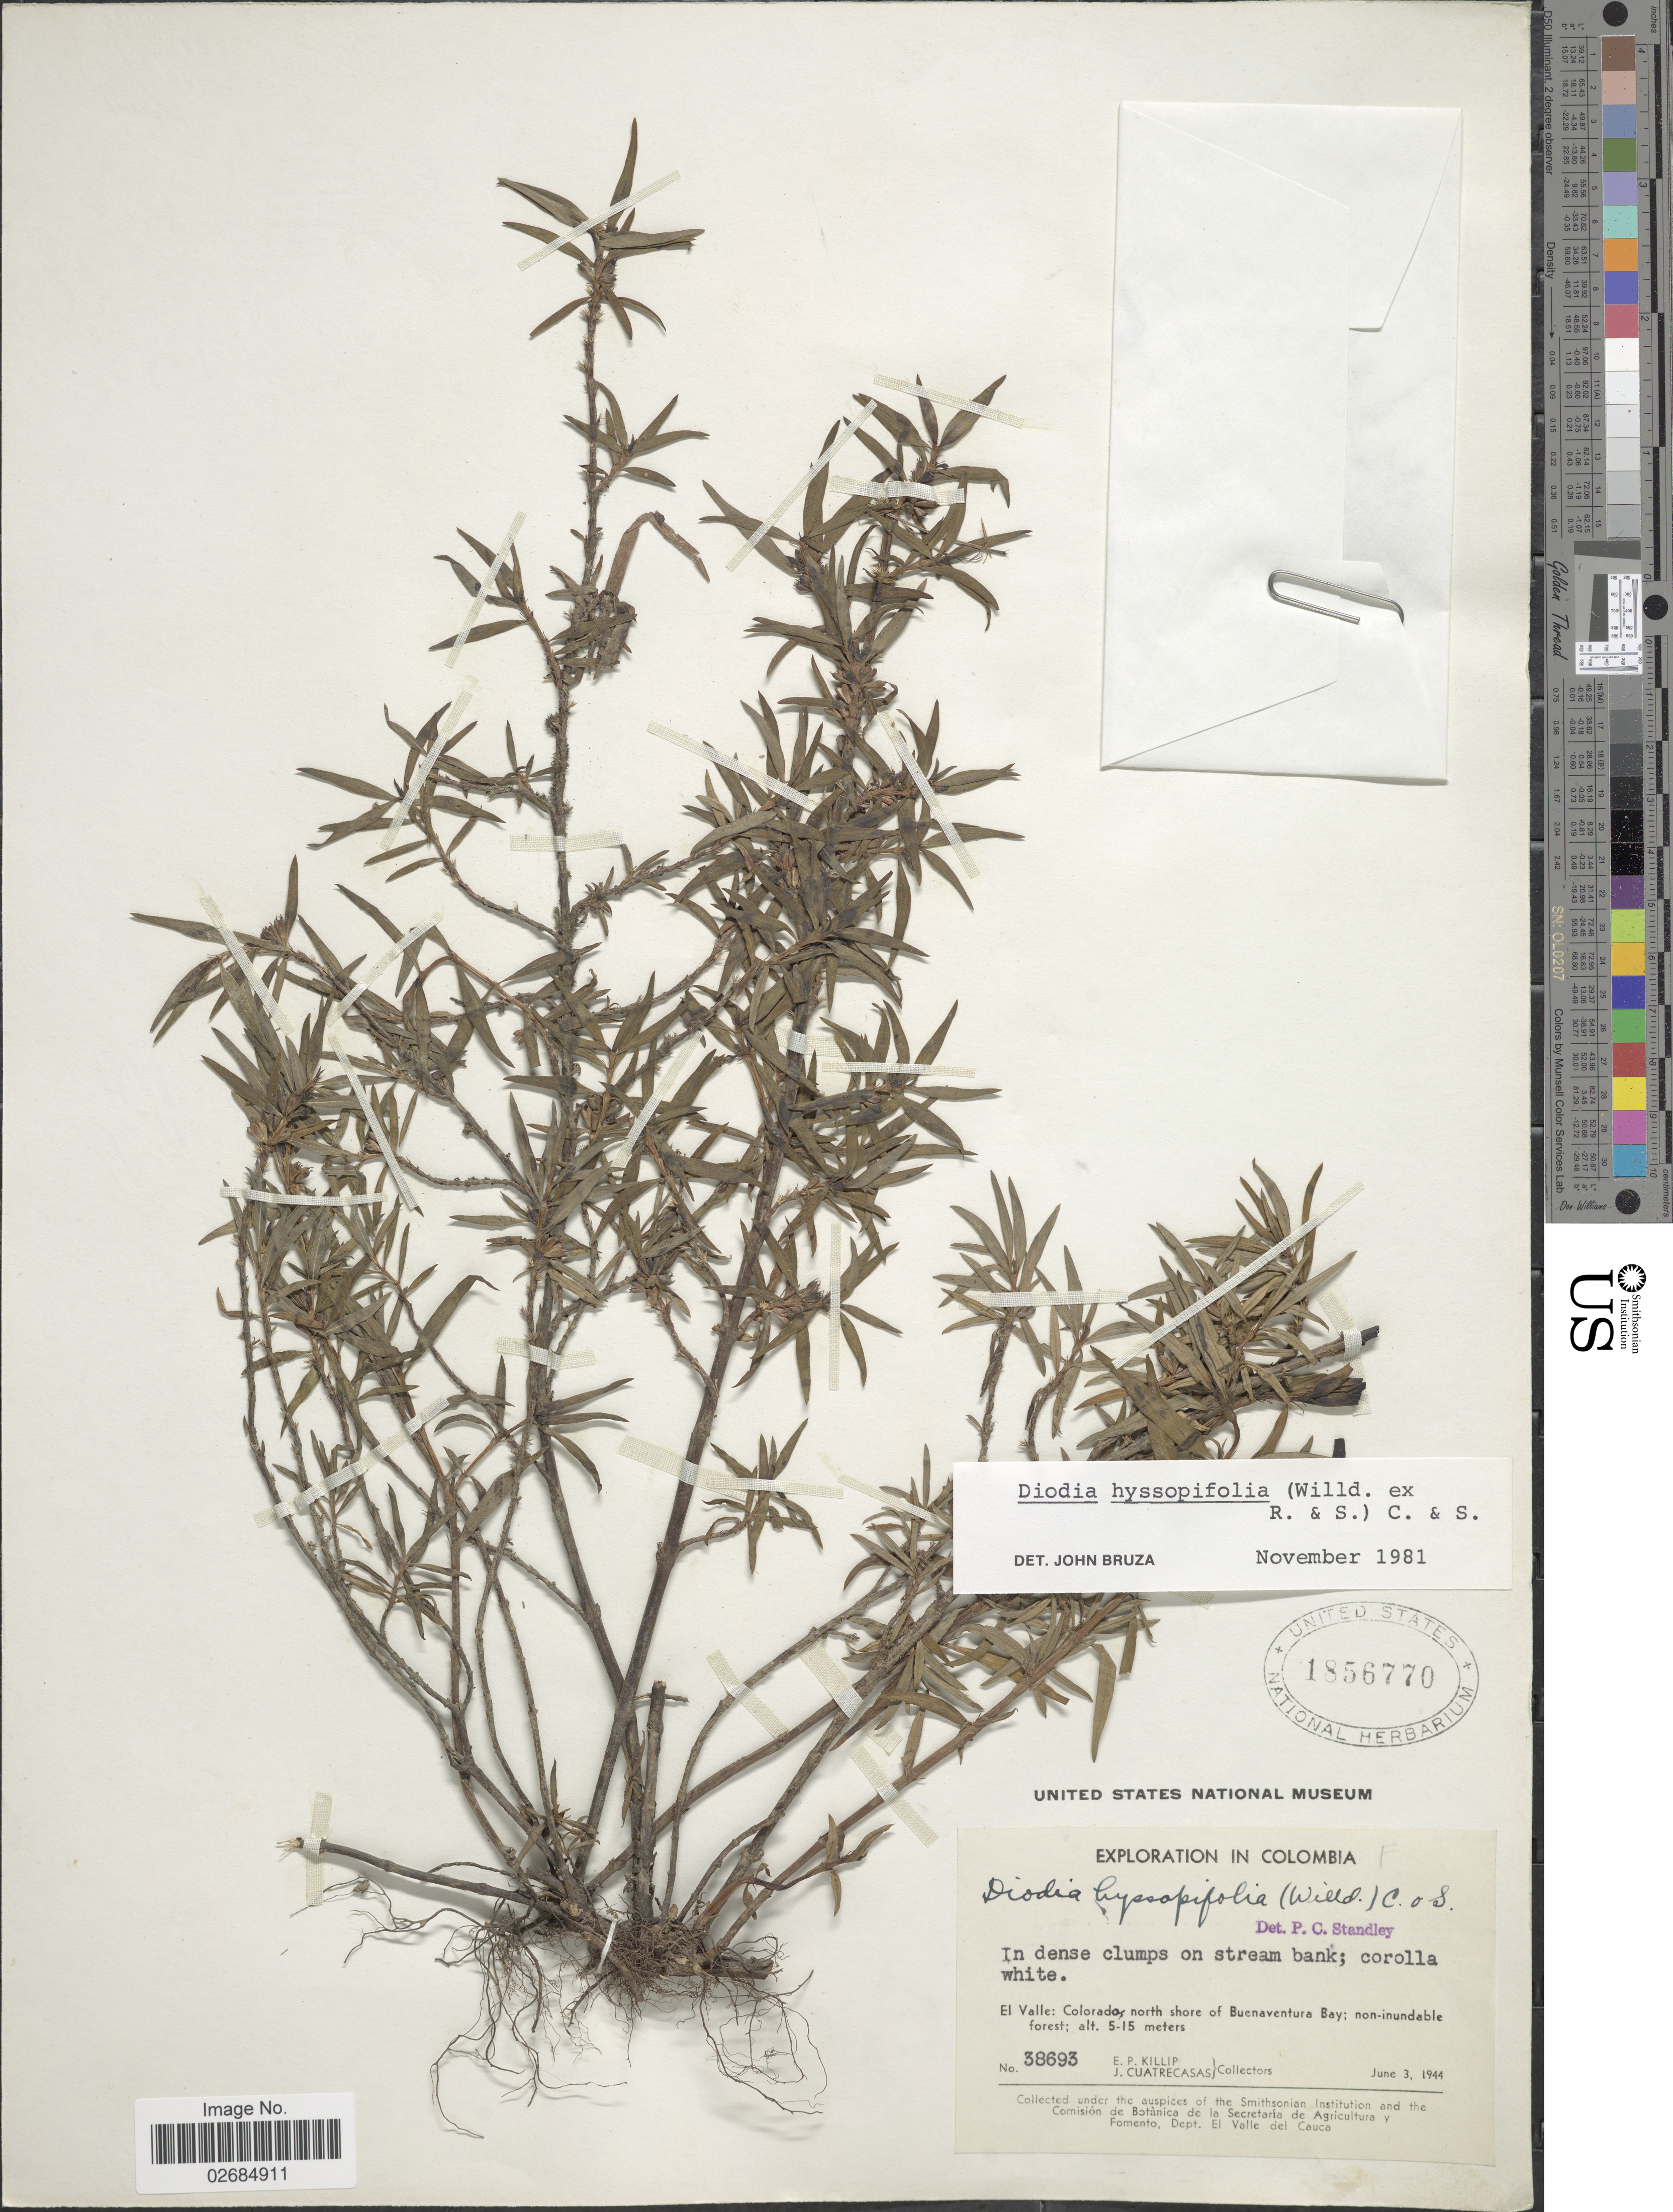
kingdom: Plantae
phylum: Tracheophyta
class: Magnoliopsida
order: Gentianales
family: Rubiaceae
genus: Diodia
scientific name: Diodia hyssopifolia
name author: (Willd. ex Roem. & Schult.) Cham. & Schltdl.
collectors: E. P. Killip & J. Cuatrecasas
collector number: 38693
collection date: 1944-06-03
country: Colombia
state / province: Valle del Cauca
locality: El Valle: Colorado, north shore of Buenaventura Bay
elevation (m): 5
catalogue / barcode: US 1856770